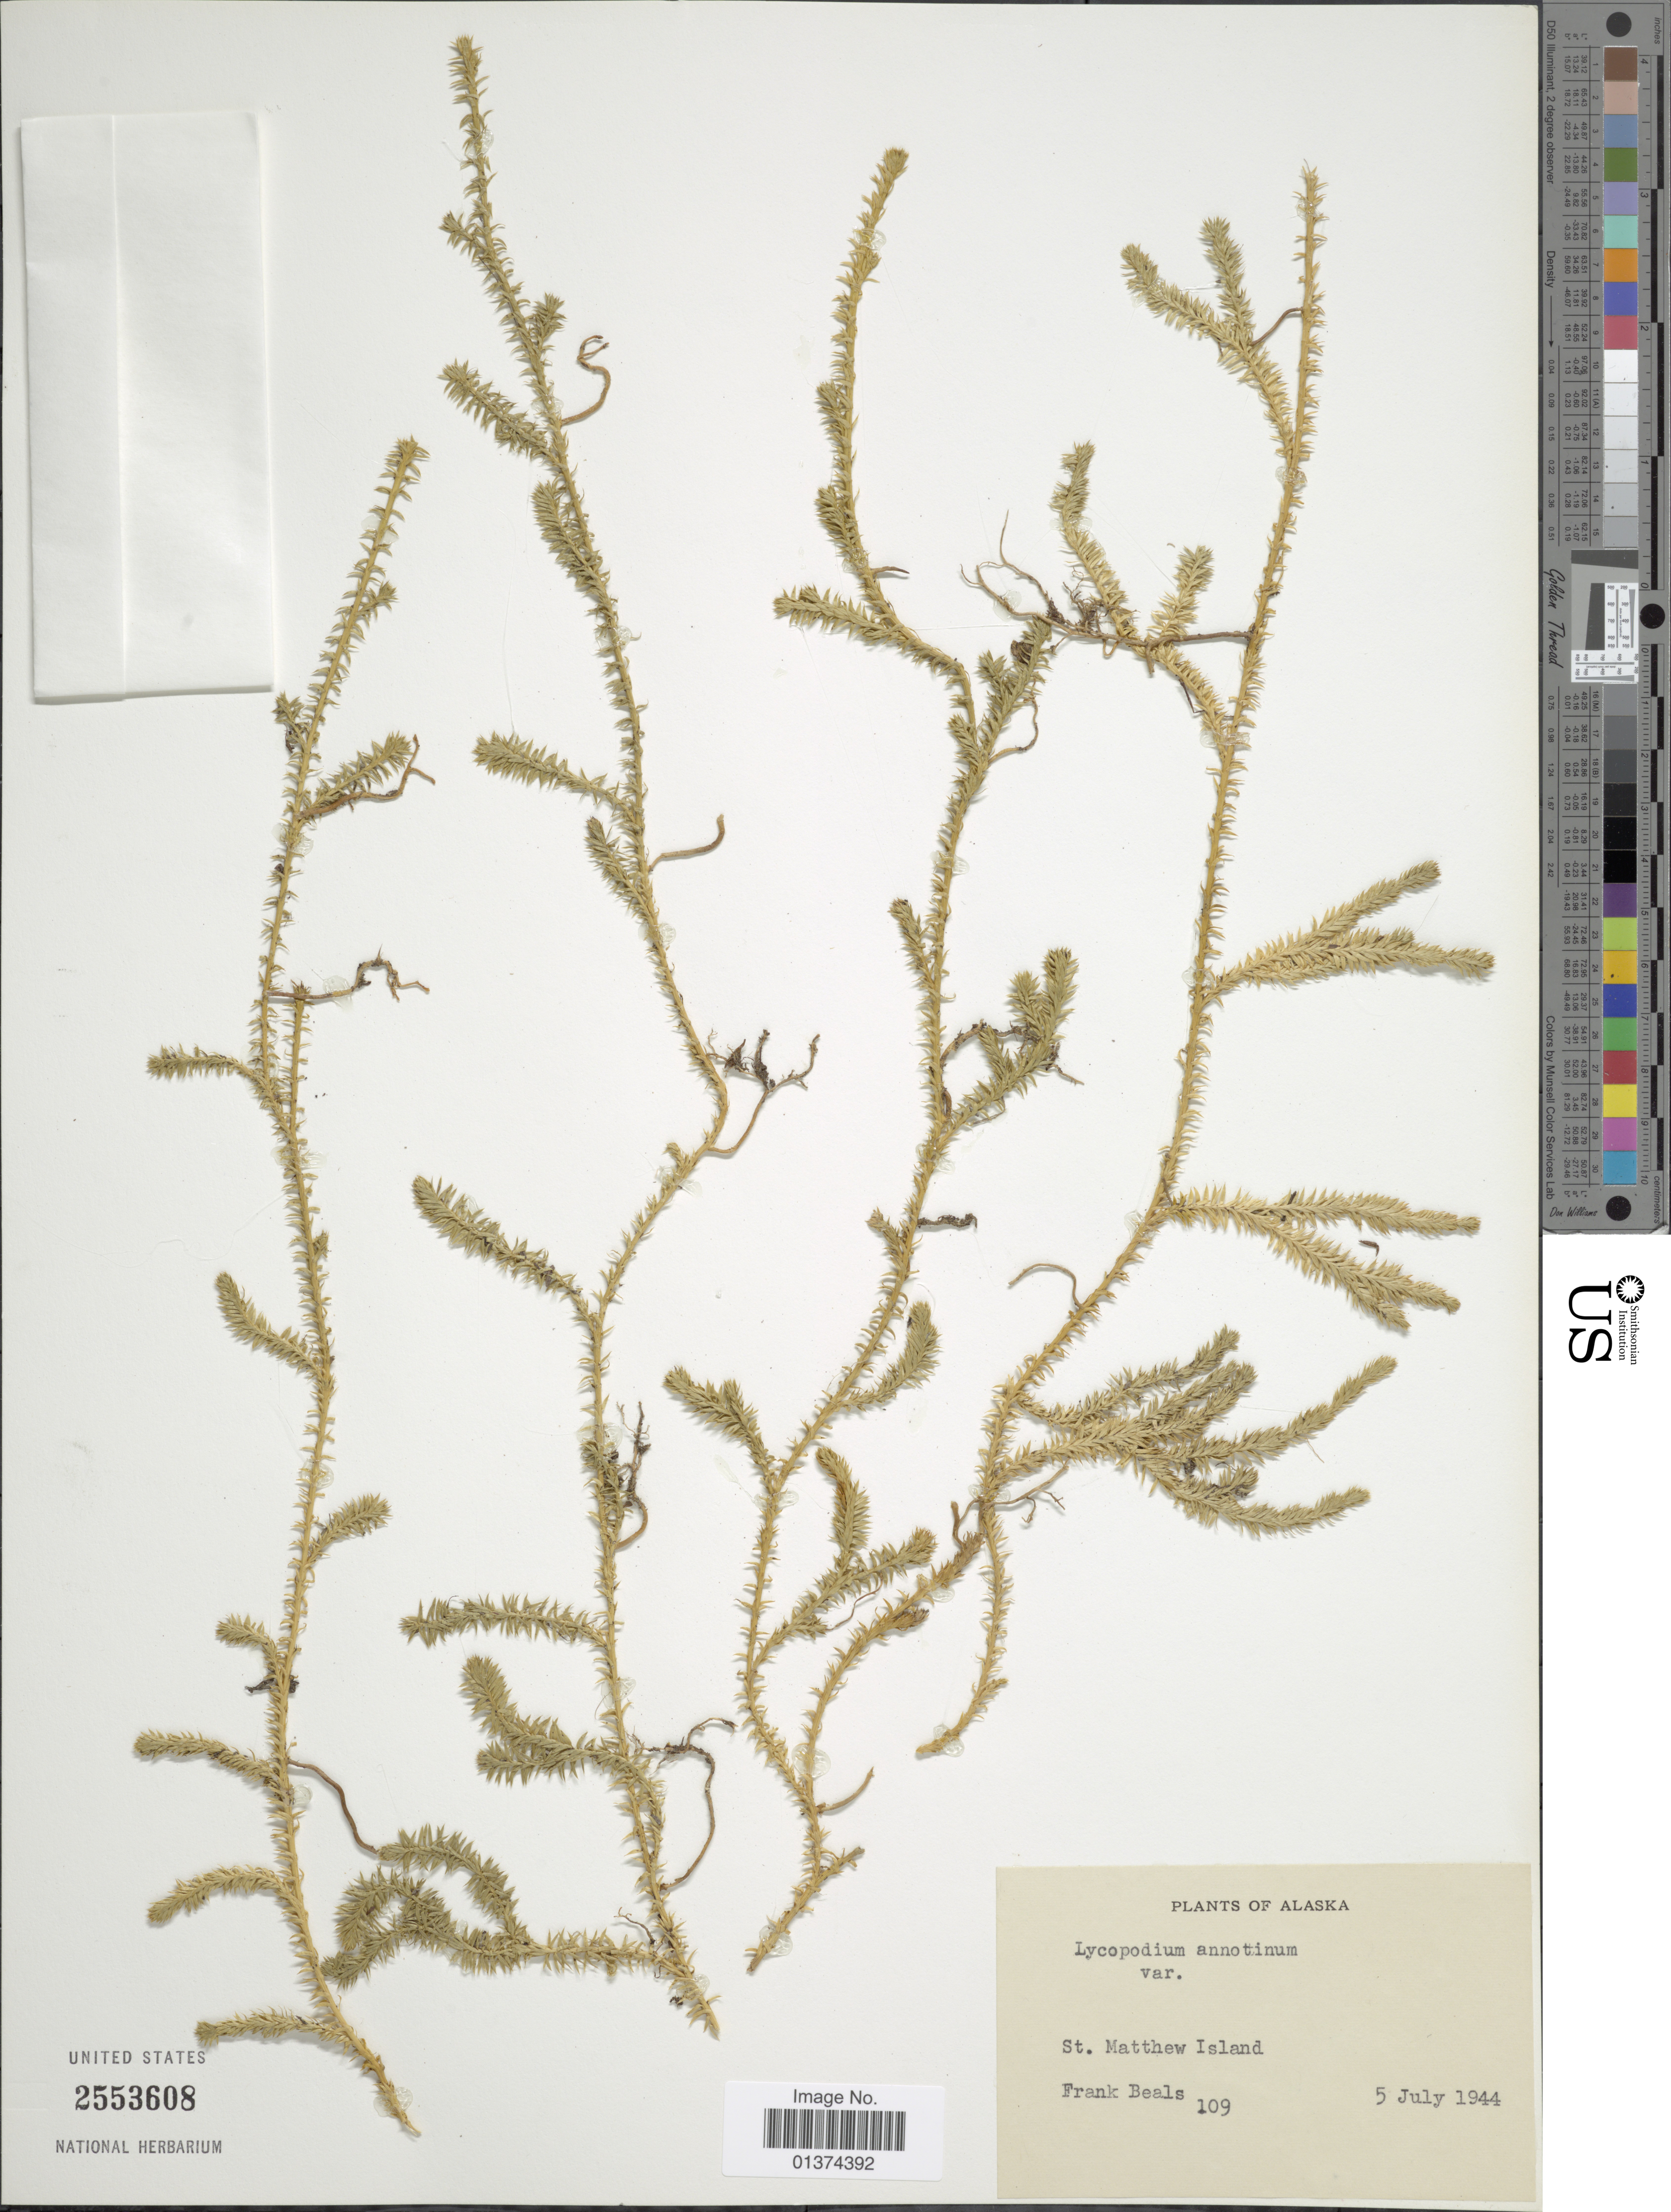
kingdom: Plantae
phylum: Tracheophyta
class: Lycopodiopsida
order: Lycopodiales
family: Lycopodiaceae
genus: Spinulum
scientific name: Spinulum annotinum subsp. annotinum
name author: (L.) A. Haines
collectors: F. Beals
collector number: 109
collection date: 1944-07-05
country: United States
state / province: Alaska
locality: St.Matthew Island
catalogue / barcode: US 2553608